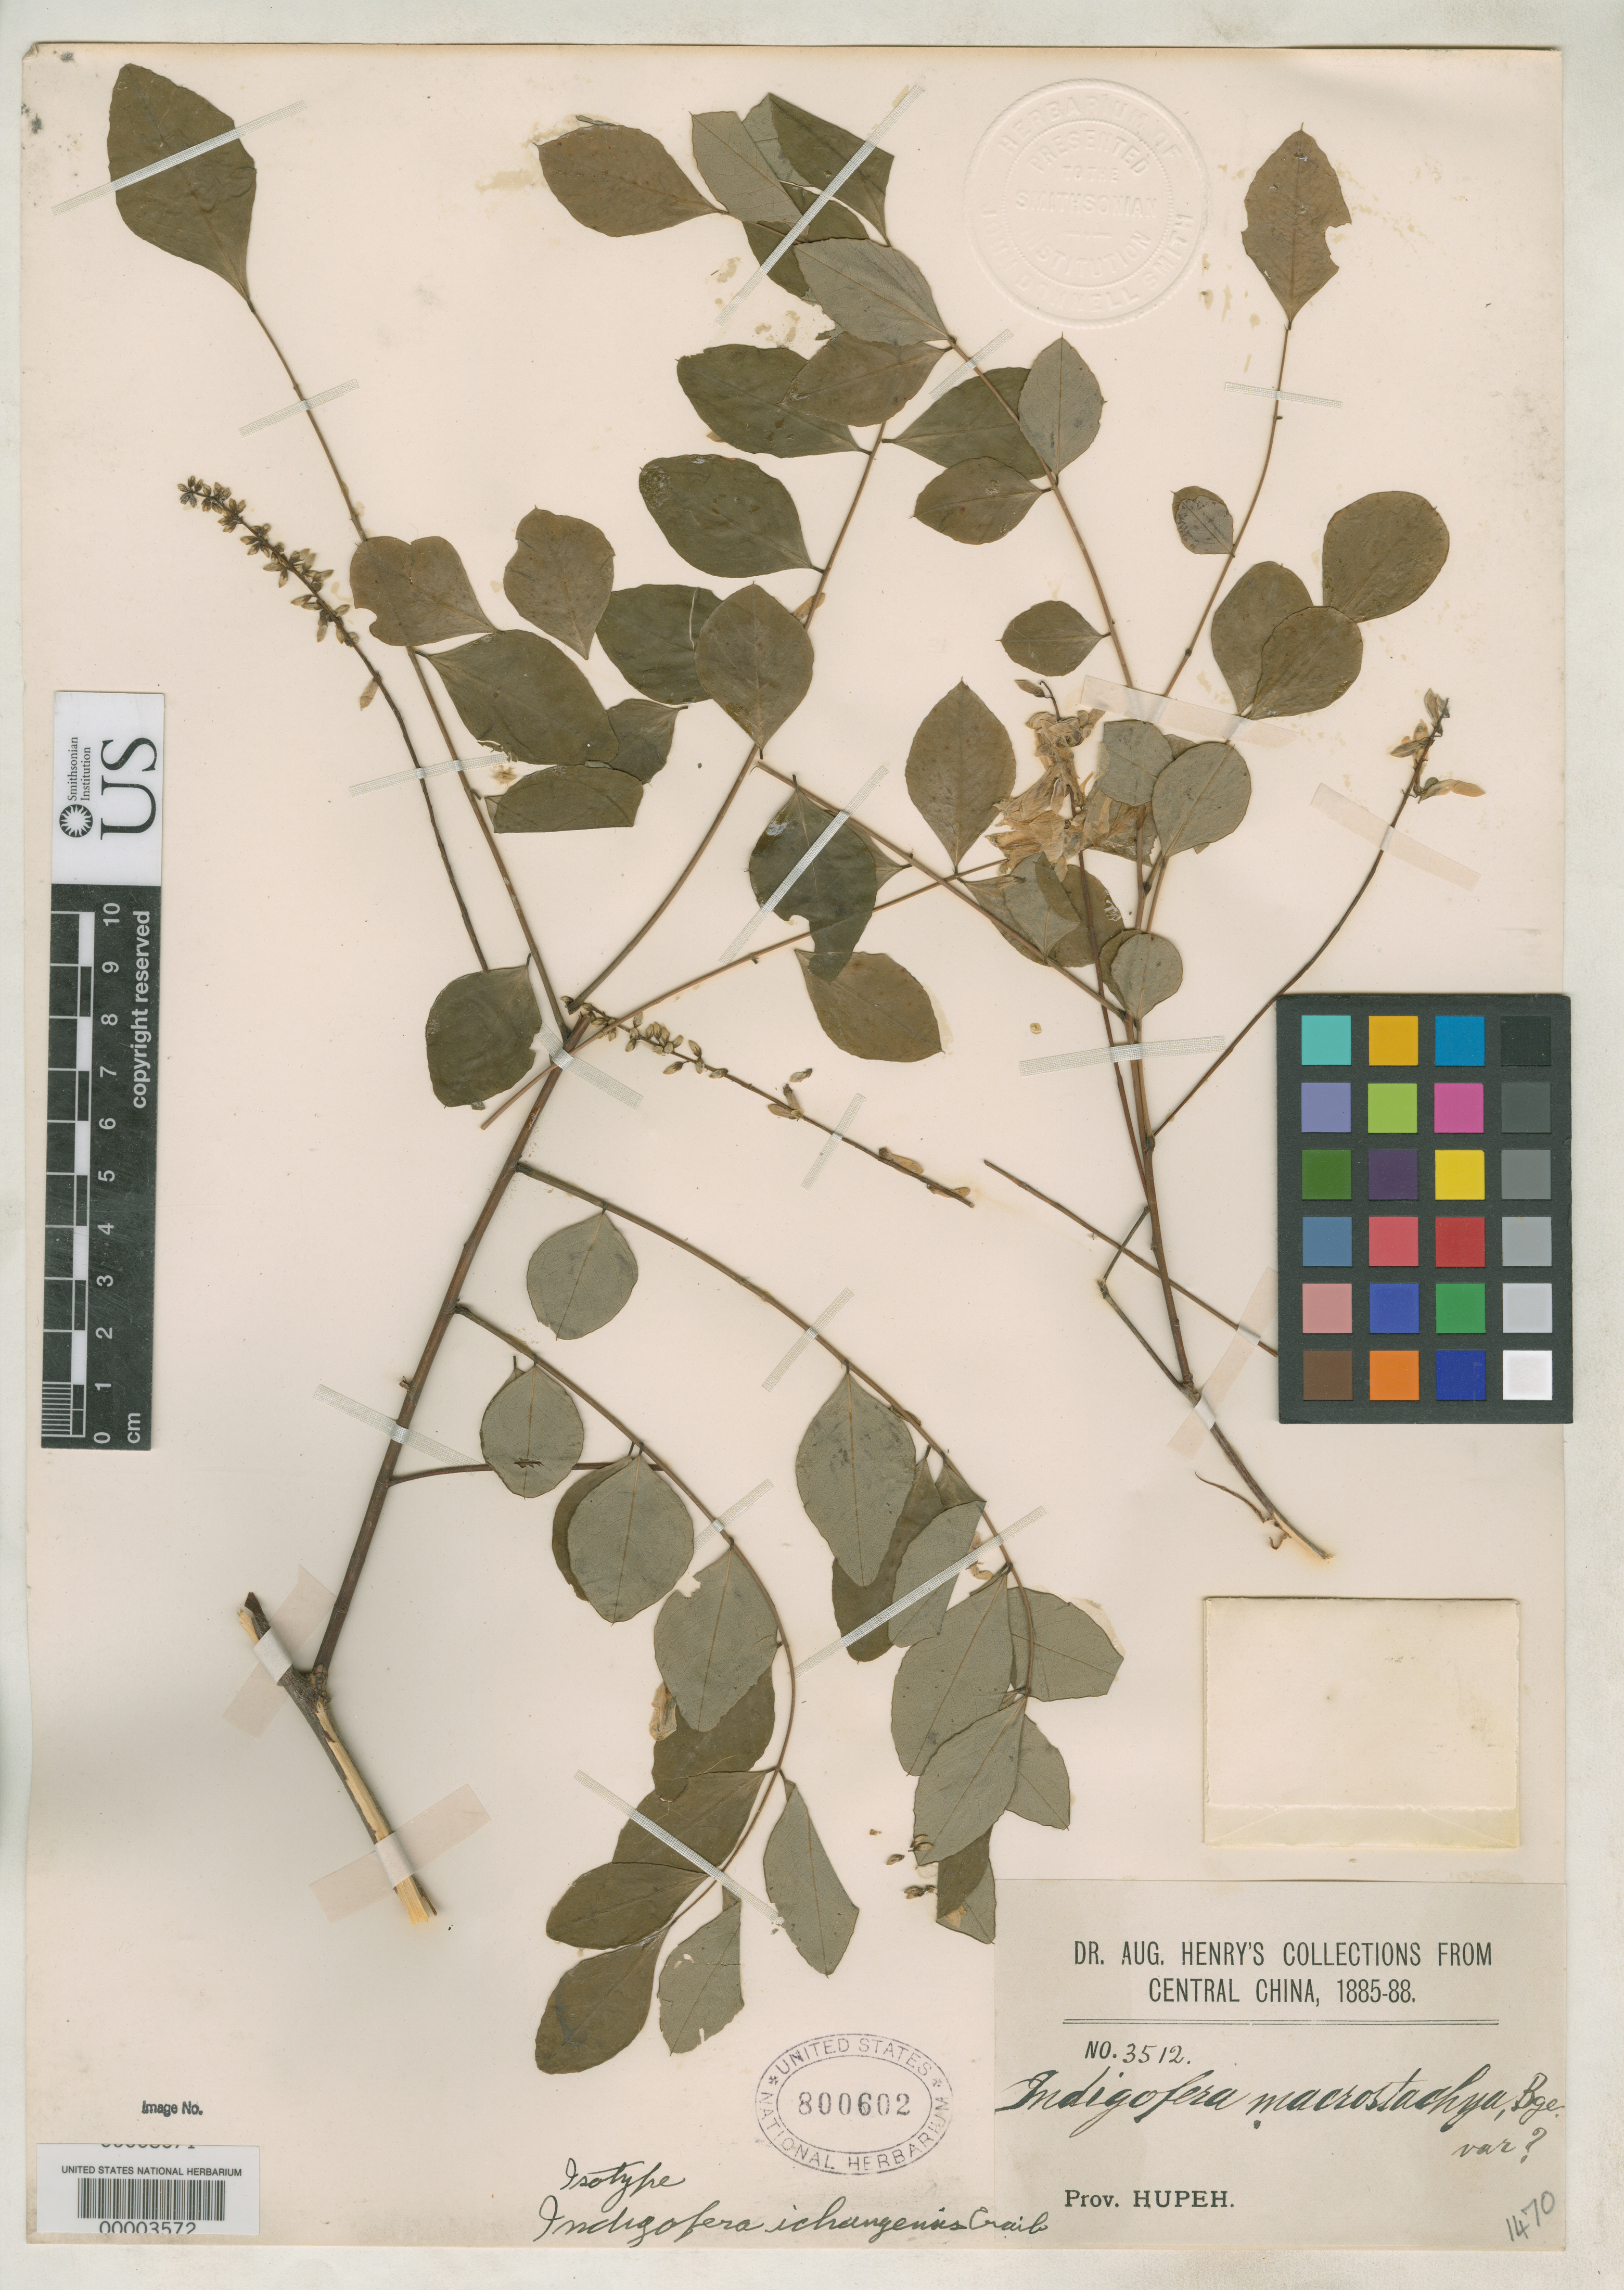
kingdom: Plantae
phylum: Tracheophyta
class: Magnoliopsida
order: Fabales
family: Fabaceae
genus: Indigofera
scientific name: Indigofera ichangensis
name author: Craib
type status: Isotype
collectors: E. H. Wilson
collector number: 3512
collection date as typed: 1885 to -- --- 1888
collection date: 1885/1888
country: China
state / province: Hubei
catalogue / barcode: US 800602